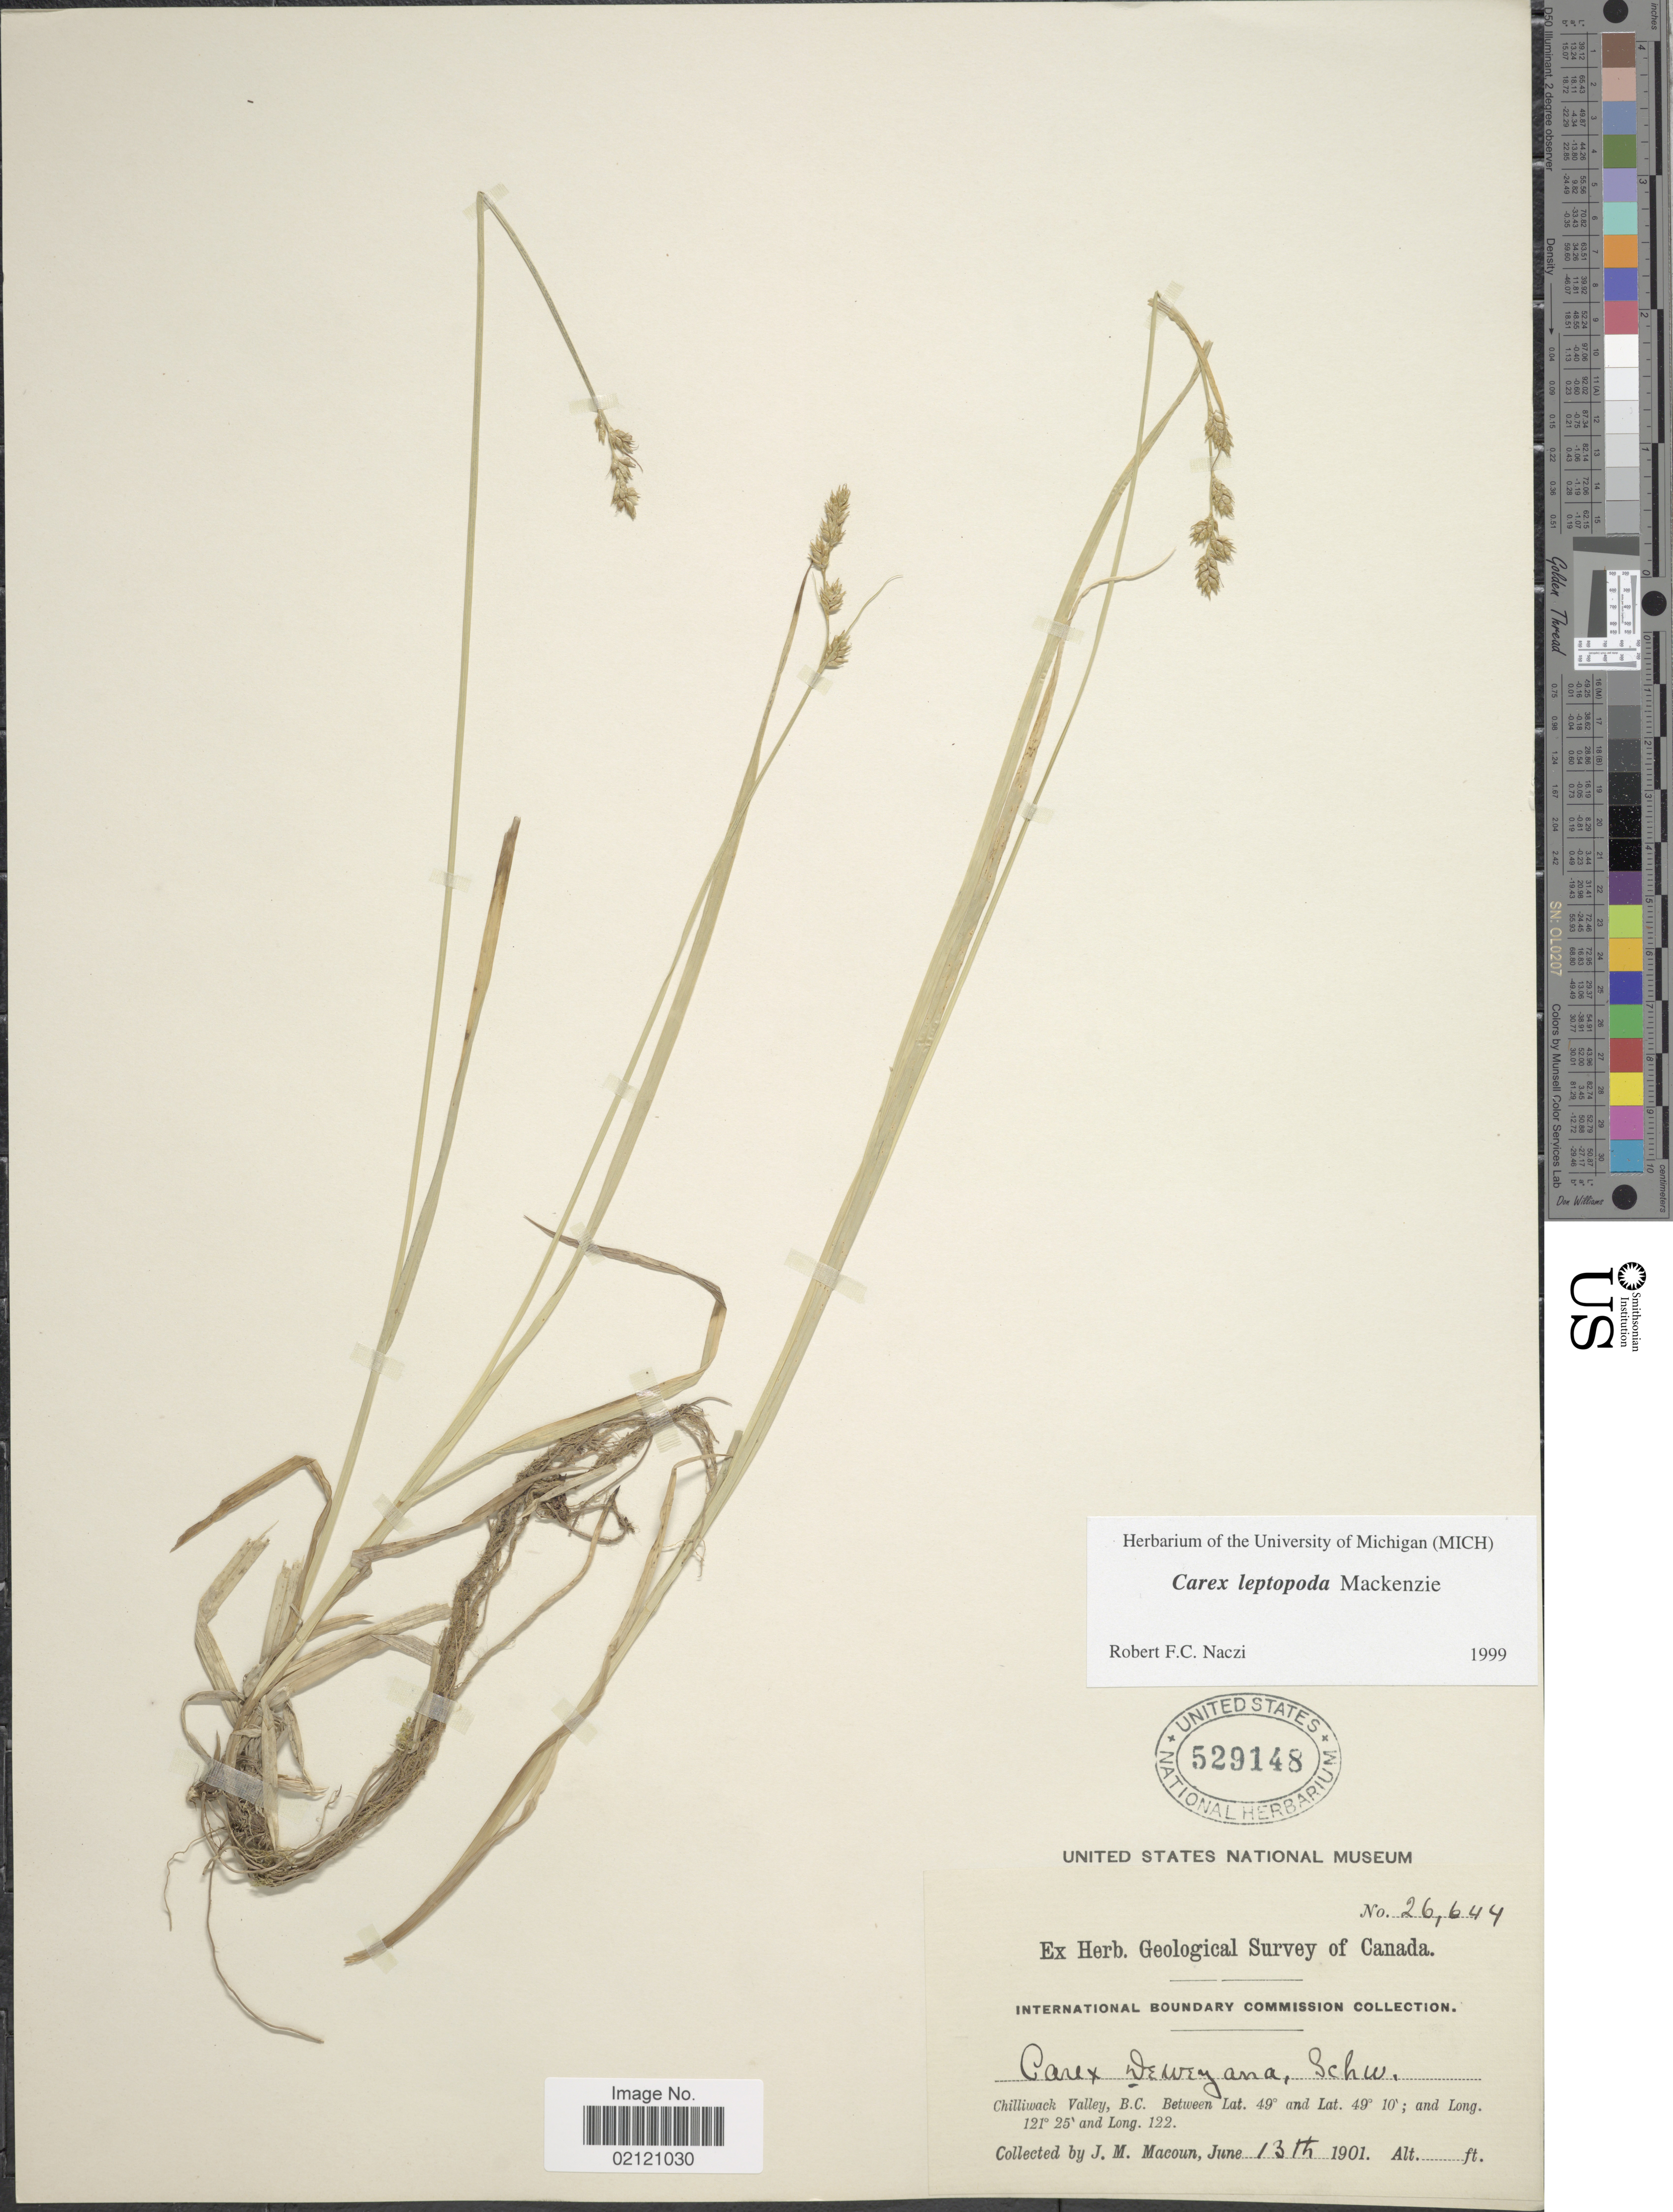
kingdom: Plantae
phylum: Tracheophyta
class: Liliopsida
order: Poales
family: Cyperaceae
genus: Carex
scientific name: Carex leptopoda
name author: Mack.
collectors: J. M. Macoun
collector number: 26644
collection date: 1901-06-13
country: Canada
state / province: British Columbia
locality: Chilliwack Valley, BC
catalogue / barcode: US 529148